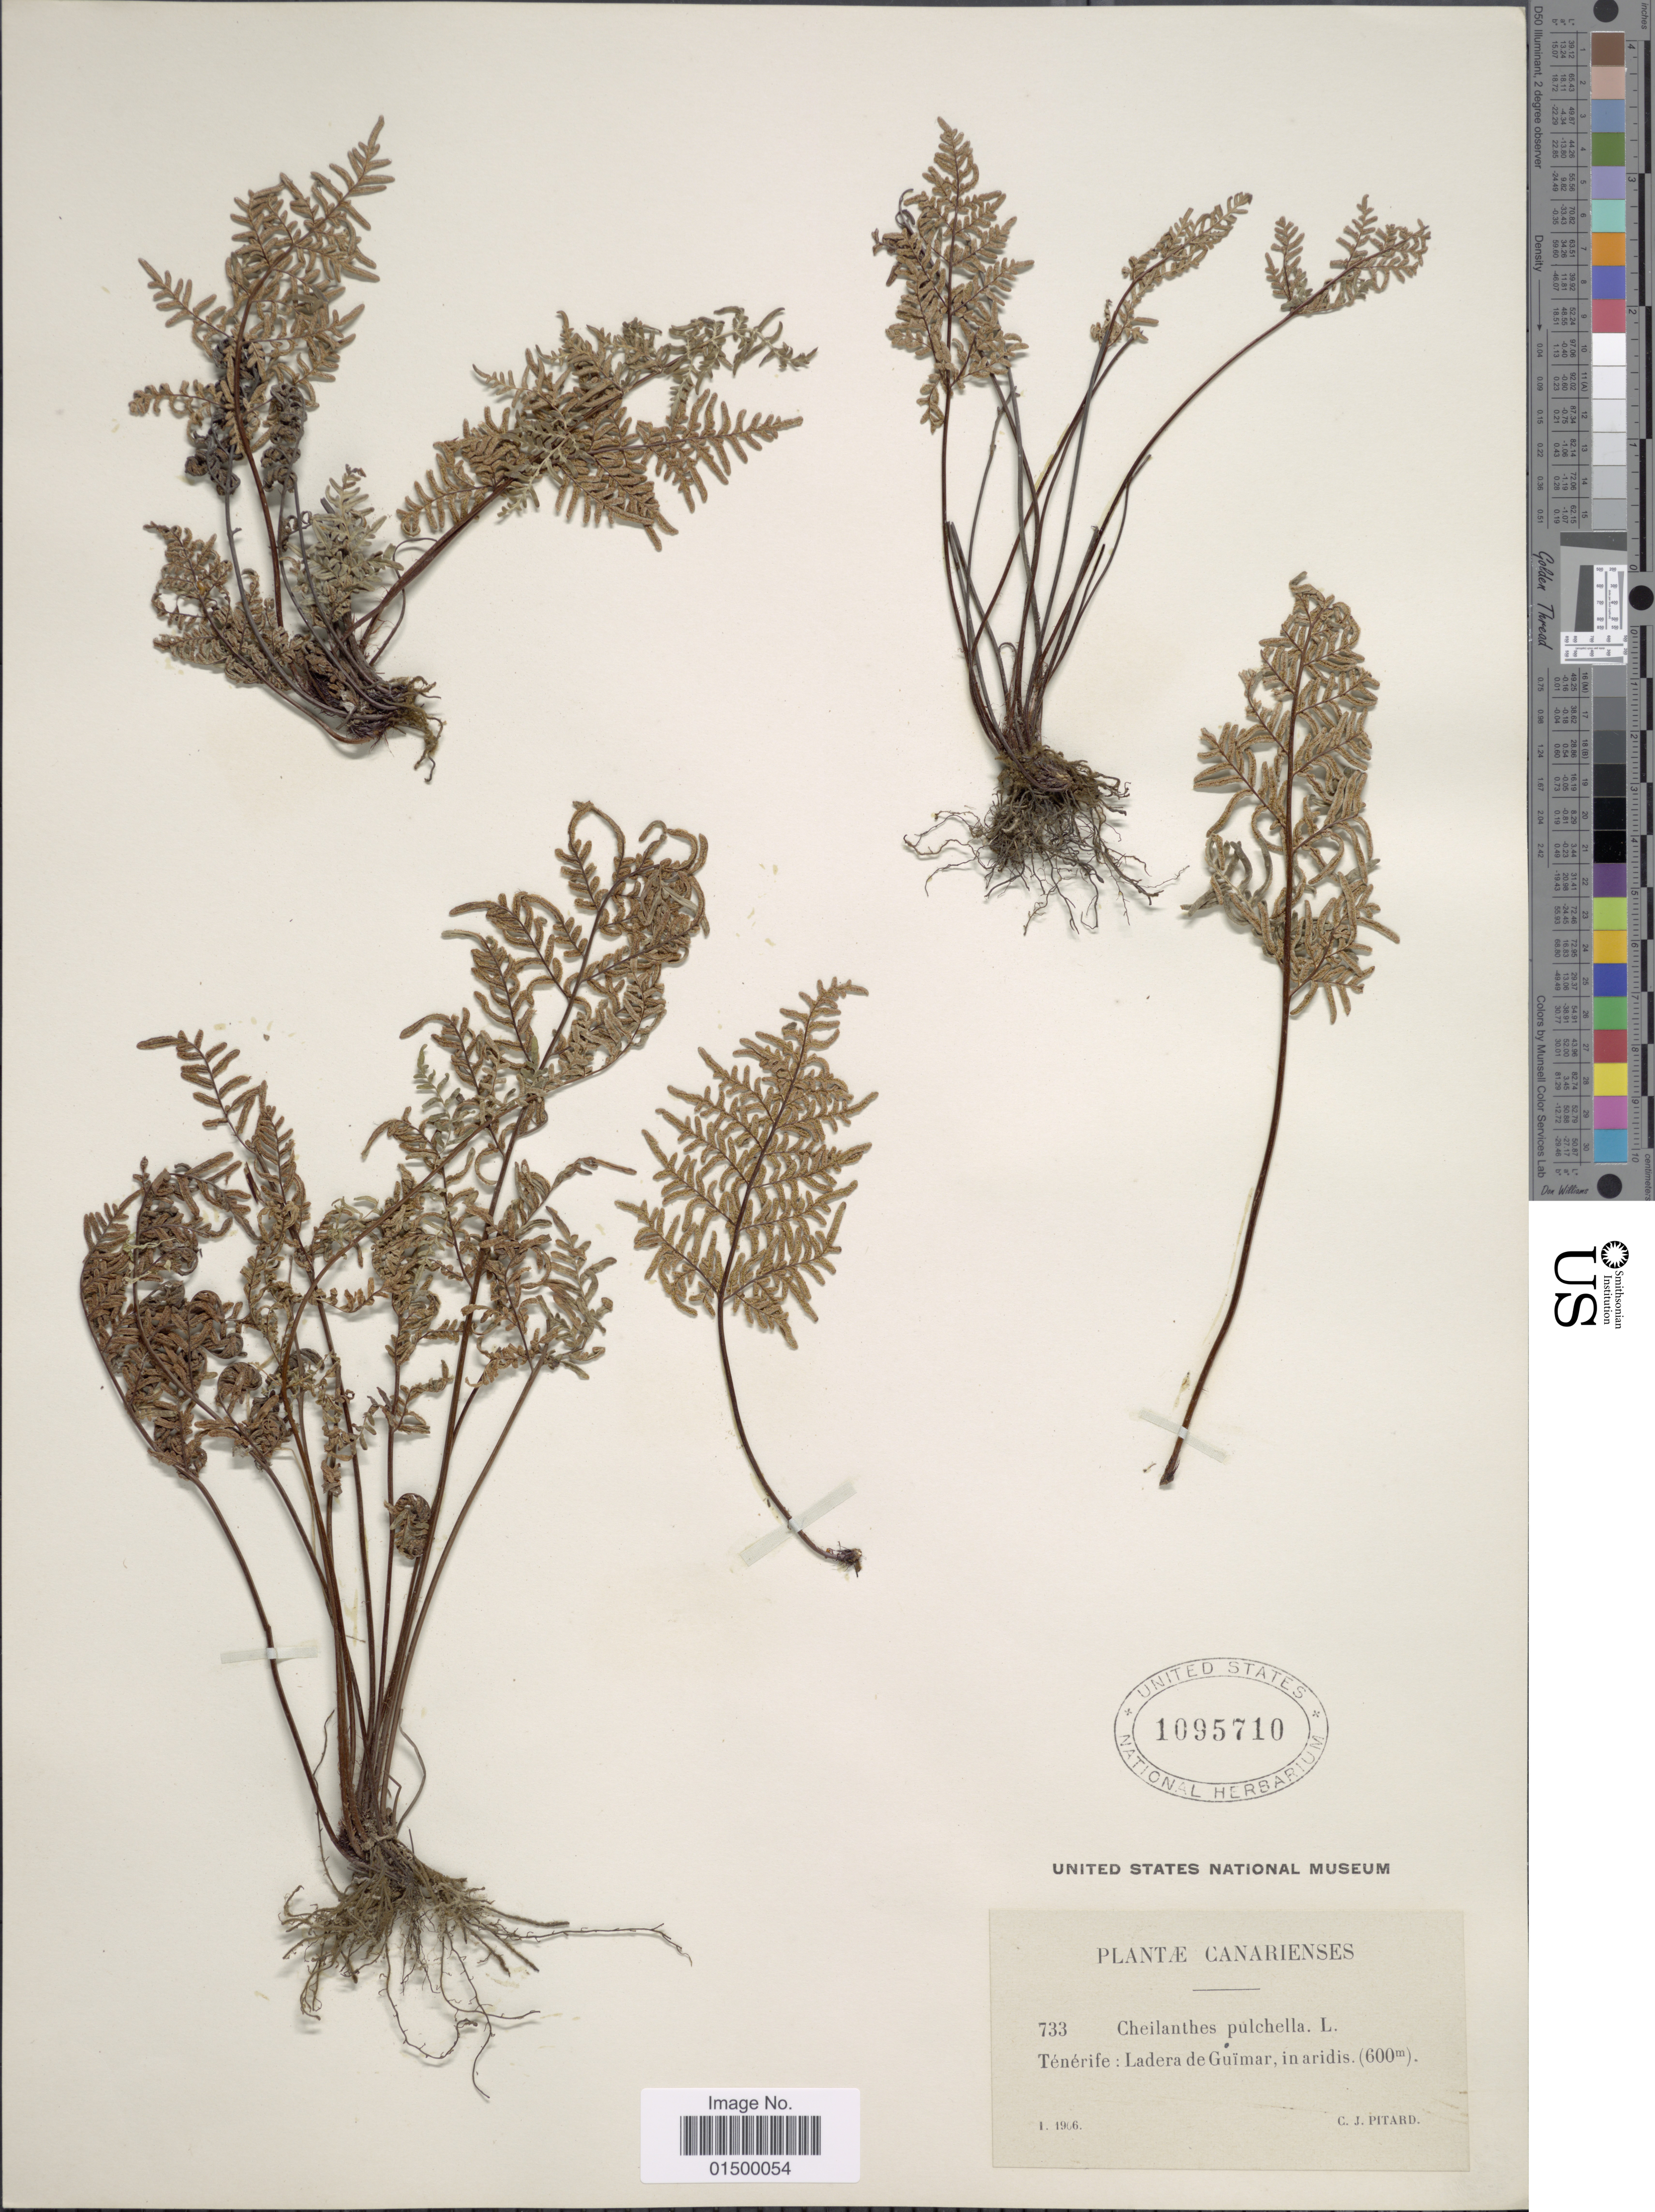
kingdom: Plantae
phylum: Tracheophyta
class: Polypodiopsida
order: Polypodiales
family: Pteridaceae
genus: Cheilanthes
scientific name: Cheilanthes pulchella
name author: Bory ex Willd.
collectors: C. Pitard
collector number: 733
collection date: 1906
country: Spain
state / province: Canarias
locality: Tenerife: ladera de Guimar, in aridis.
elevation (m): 600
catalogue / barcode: US 1095710